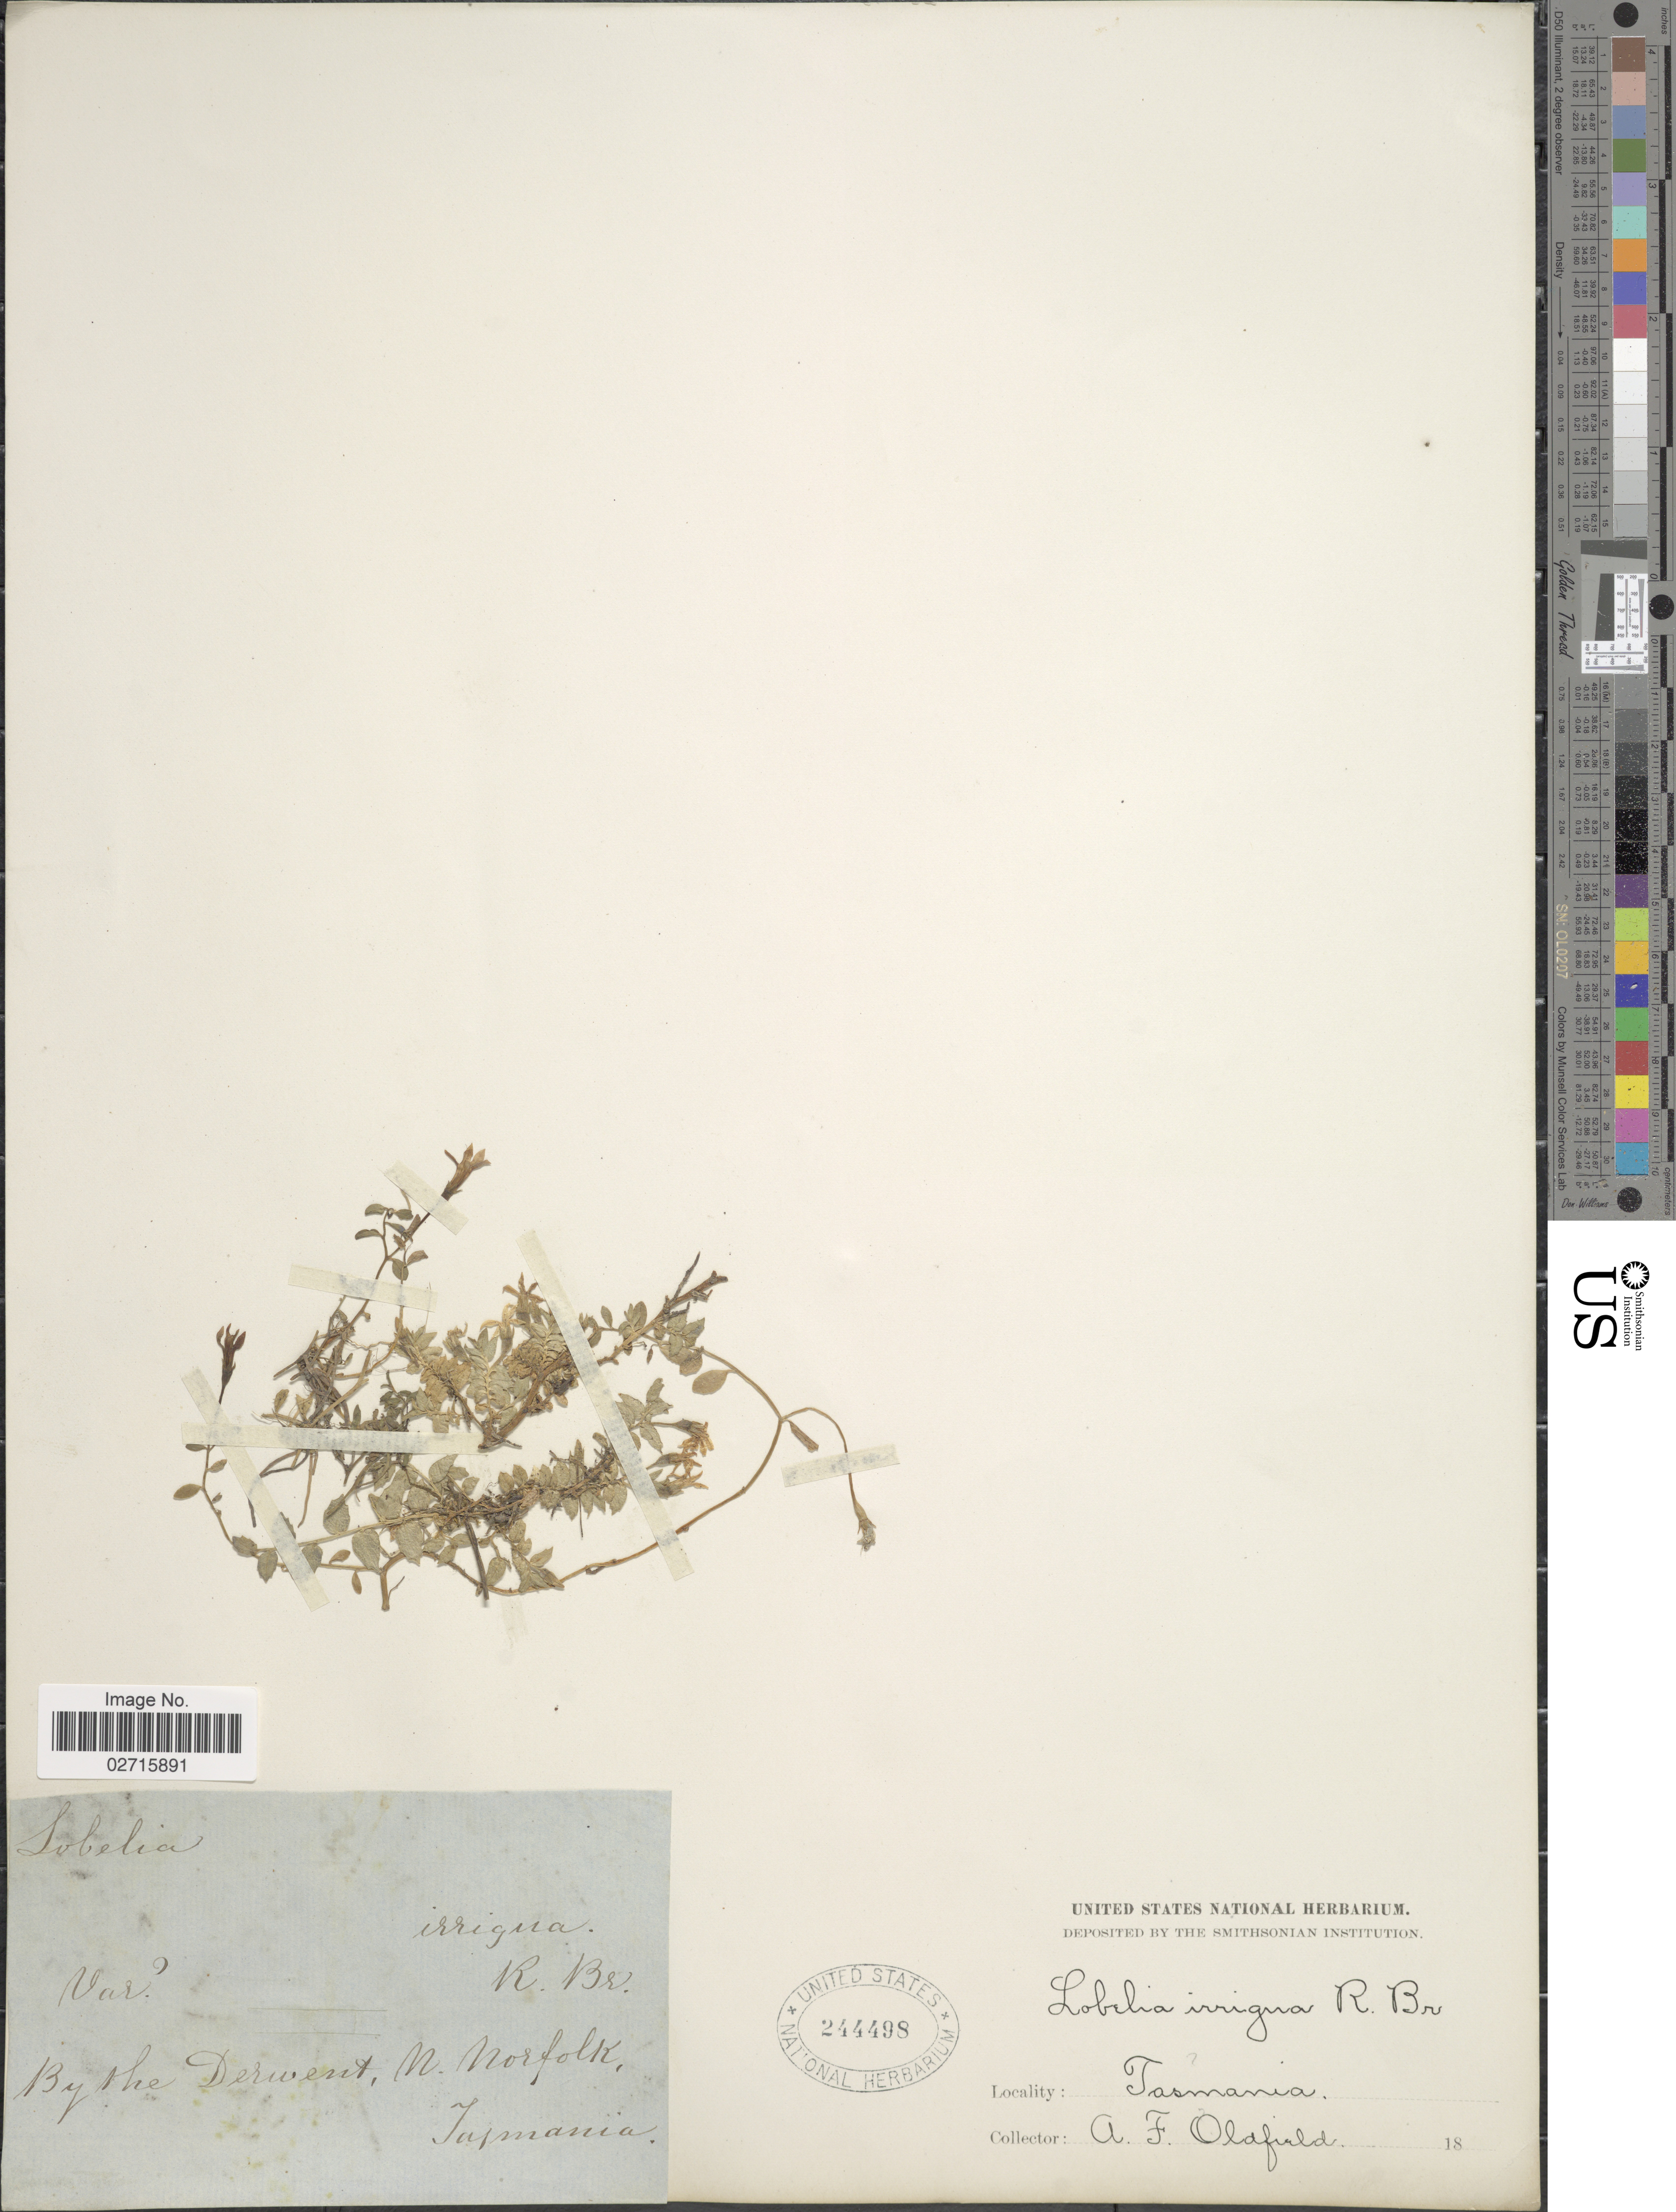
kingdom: Plantae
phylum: Tracheophyta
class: Magnoliopsida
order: Asterales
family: Campanulaceae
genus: Lobelia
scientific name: Lobelia irrigua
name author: R. Br.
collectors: A. Oldfield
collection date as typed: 18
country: Australia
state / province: Tasmania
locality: By the Derwent, N. Norfolk.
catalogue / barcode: US 244498